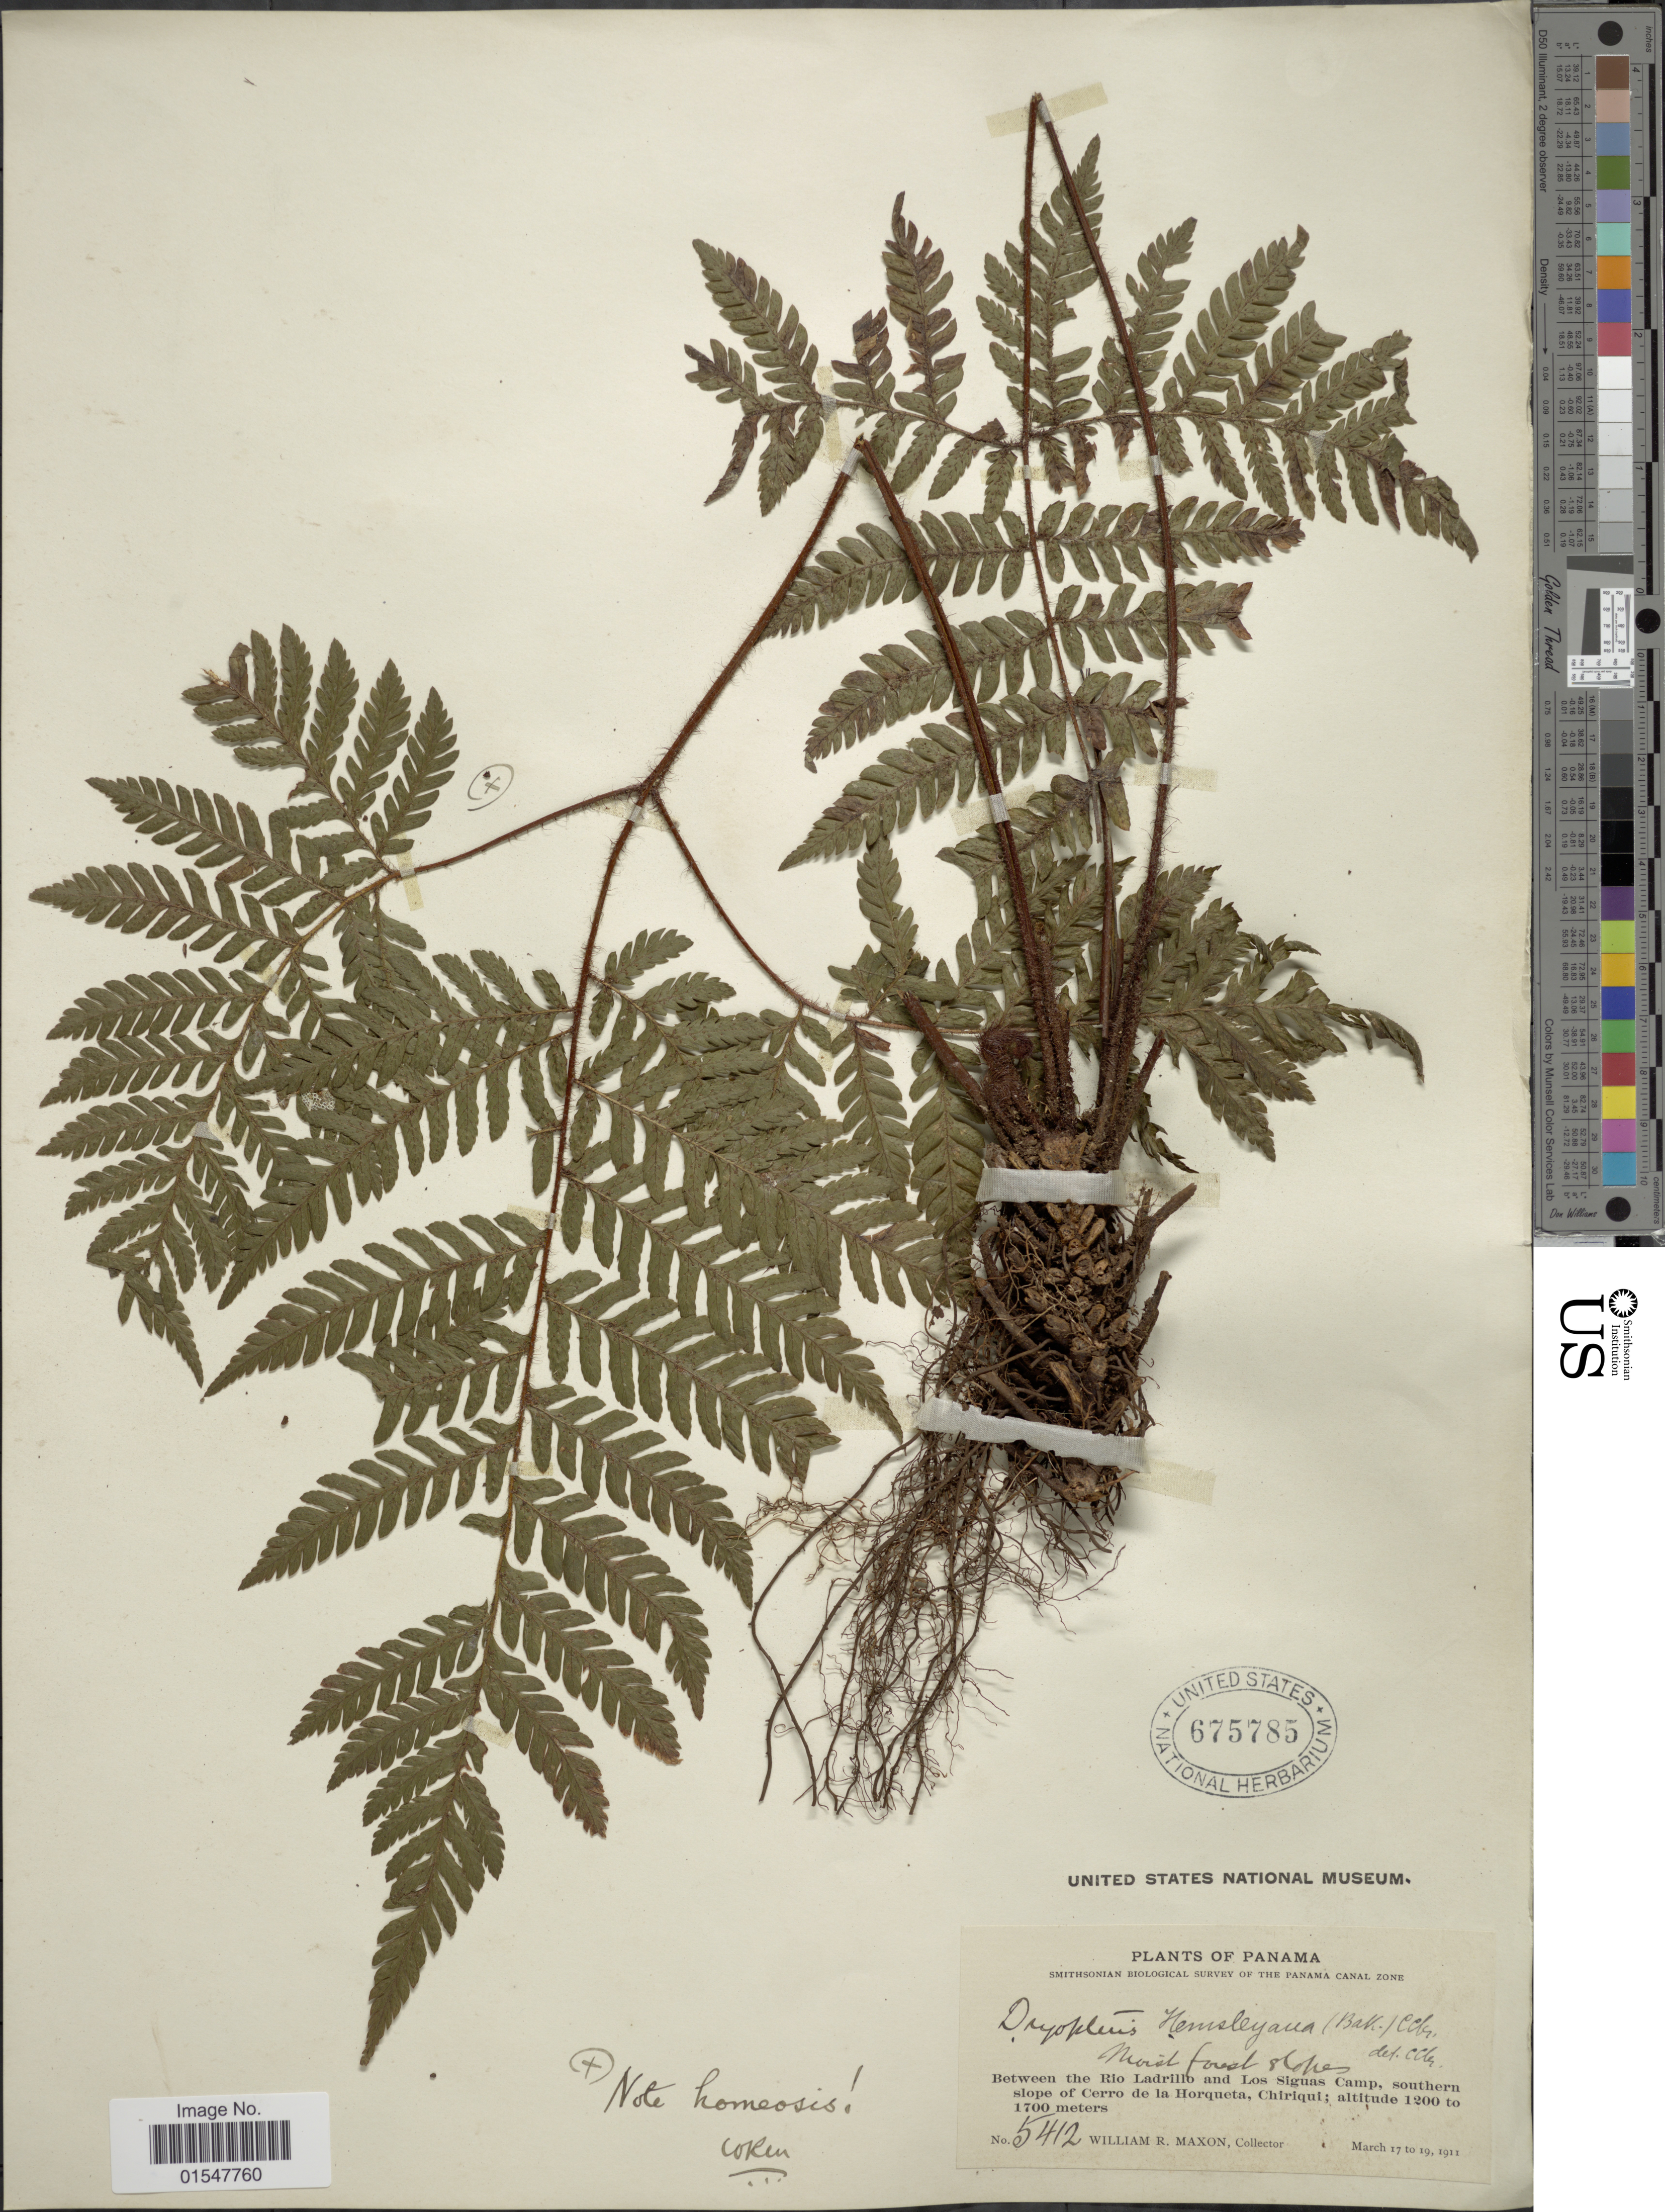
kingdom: Plantae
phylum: Tracheophyta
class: Polypodiopsida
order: Polypodiales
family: Dryopteridaceae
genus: Ctenitis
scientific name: Ctenitis hemsleyana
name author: (Baker ex Hemsl.) Copel.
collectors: W. R. Maxon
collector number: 5412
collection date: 1911-03-17/1911-03-19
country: Panama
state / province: Chiriqui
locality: Between the Rio Ladrillo and Los Siguas Camp, southern slope of Cerro de la Horqueta, Chiriqui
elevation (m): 1200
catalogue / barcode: US 675785